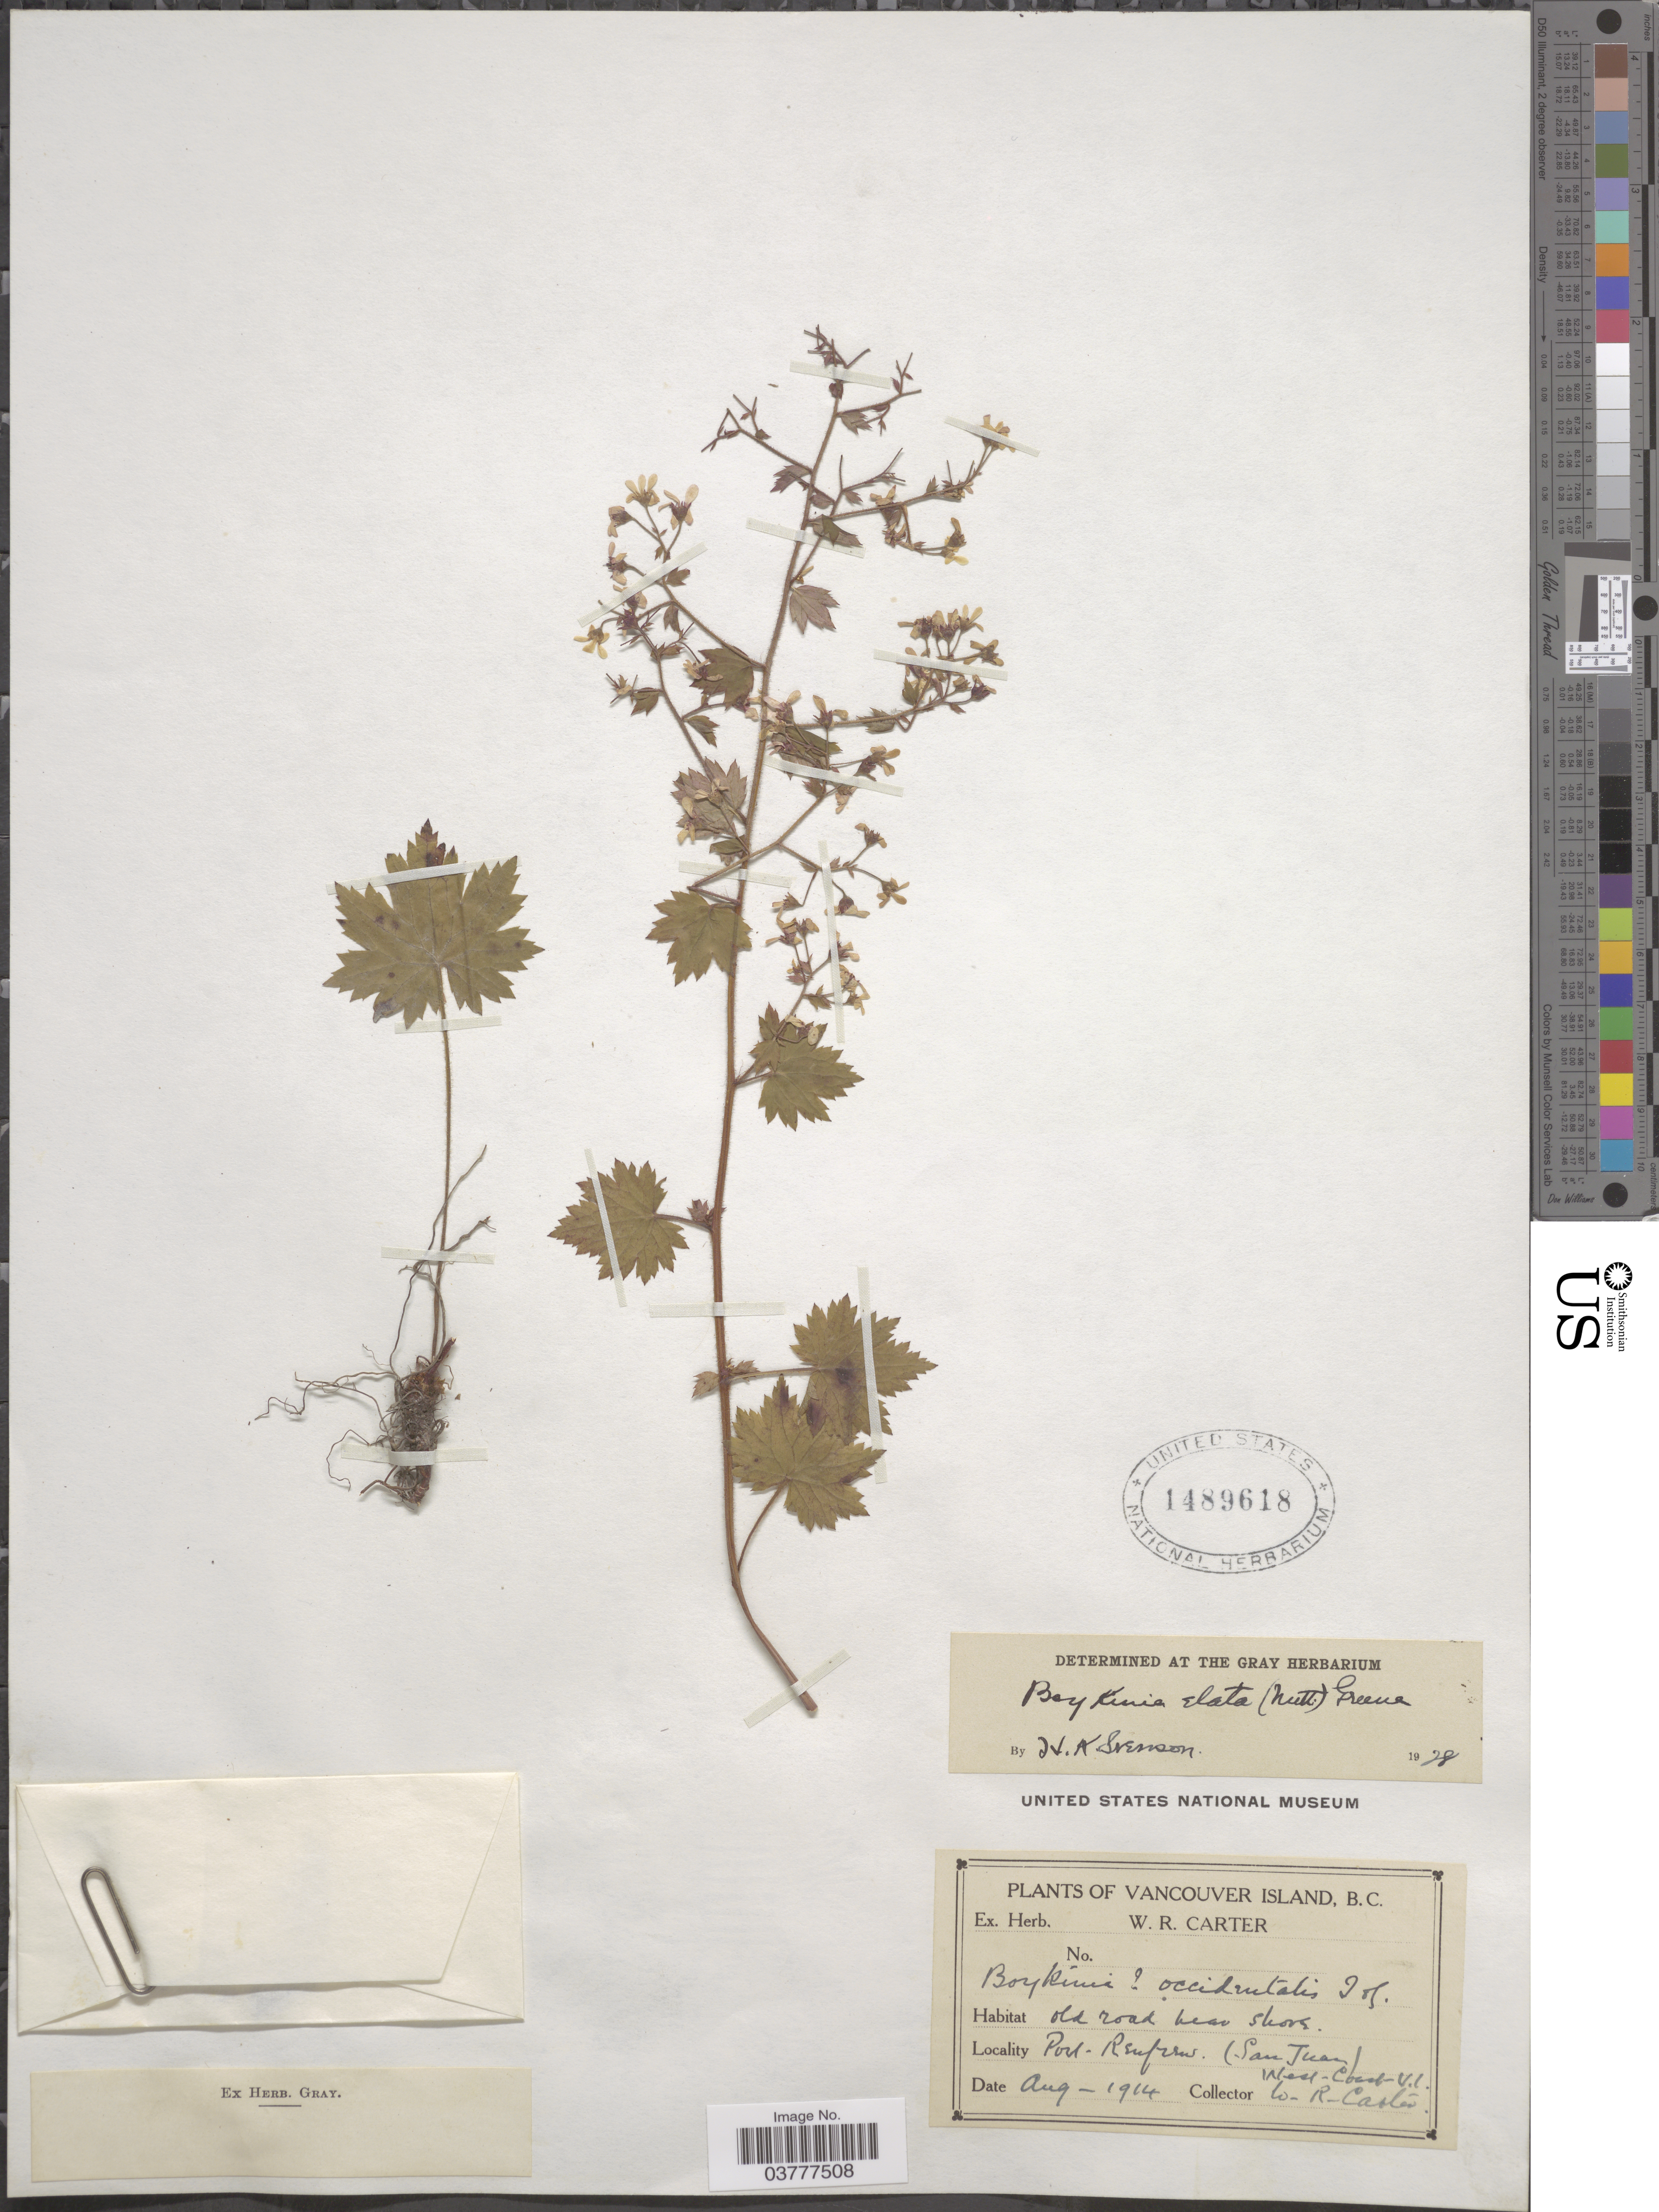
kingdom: Plantae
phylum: Tracheophyta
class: Magnoliopsida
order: Saxifragales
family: Saxifragaceae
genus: Boykinia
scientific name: Boykinia elata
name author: Greene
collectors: W. R. Carter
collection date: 1914-08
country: Canada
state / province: British Columbia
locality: Vancouver Island. Port Renfrew. (San Juan) West - Coast V. I.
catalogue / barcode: US 1489618